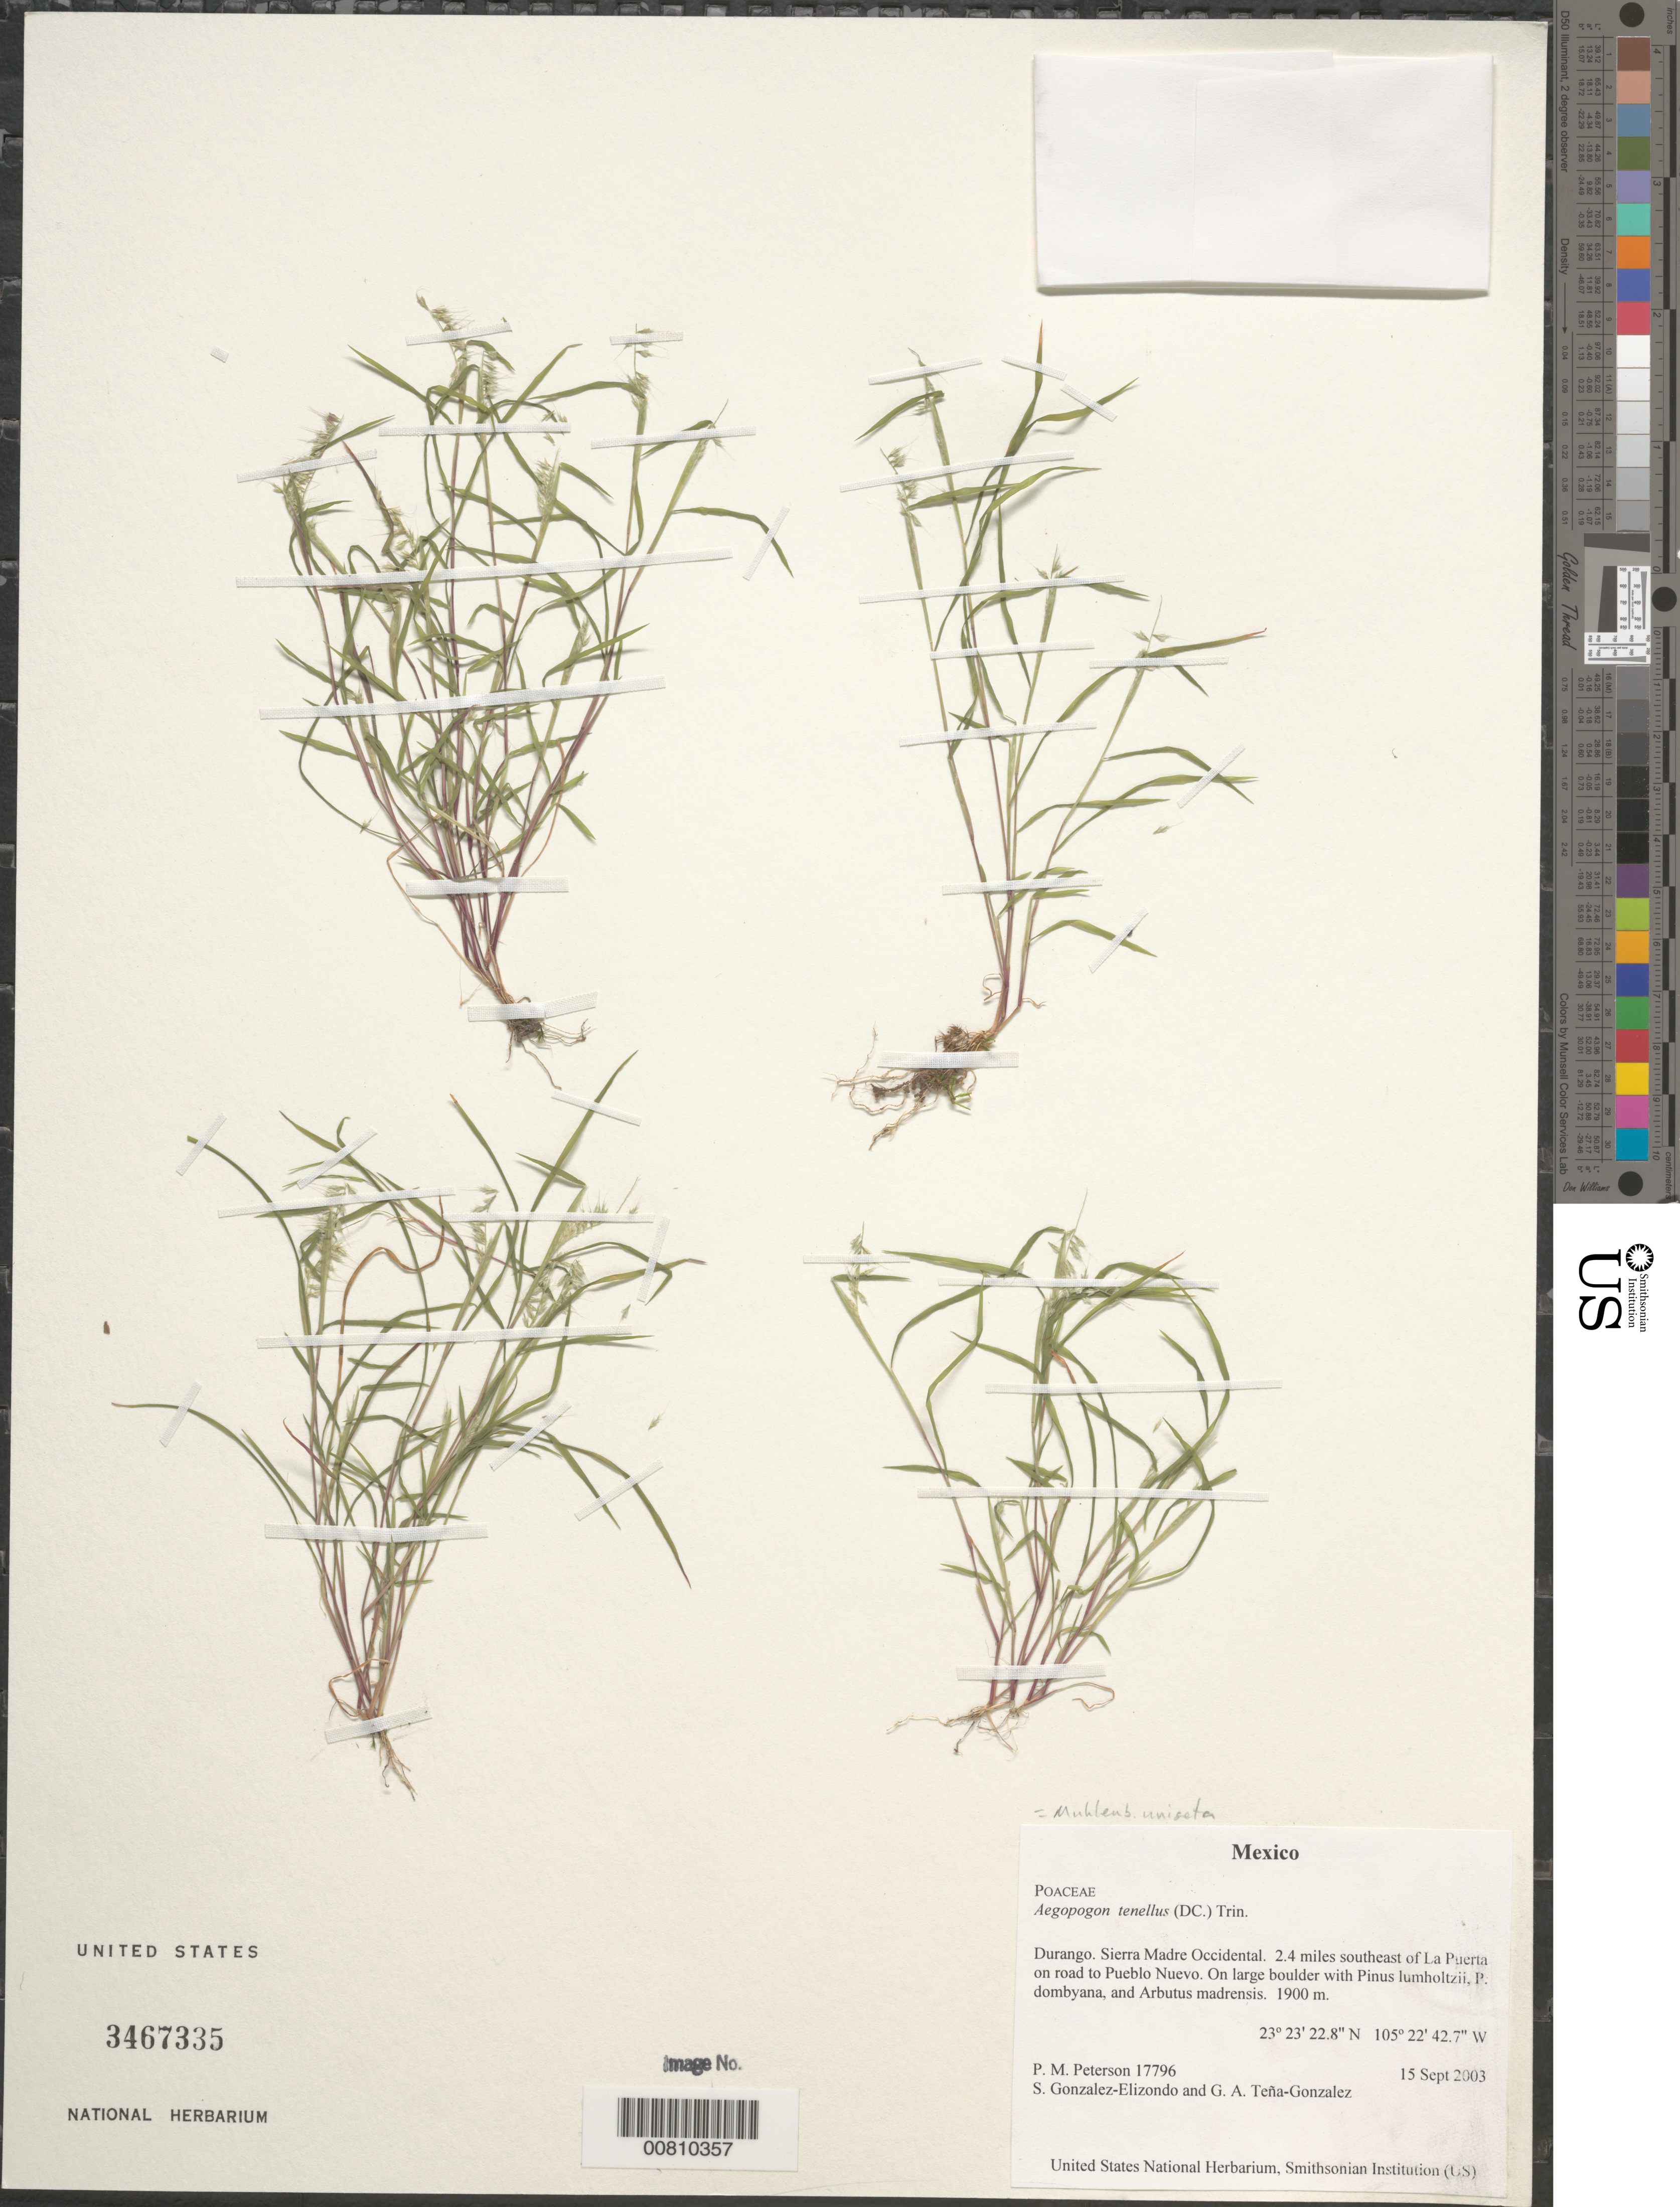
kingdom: Plantae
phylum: Tracheophyta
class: Liliopsida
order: Poales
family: Poaceae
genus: Aegopogon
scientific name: Aegopogon tenellus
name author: (DC.) Trin.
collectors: P. M. Peterson, M. S. González-Elizondo & G. Teña-Gonzalez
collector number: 17796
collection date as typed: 15 Sep 2003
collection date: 2003-09-15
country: Mexico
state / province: Durango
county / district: Sierra Madre Occidental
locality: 2.4 miles southeast of La Puerta on road to Pueblo Nuevo. On large boulder with Pinus lumholtzii, P. dombyana, and Arbutus madrensis.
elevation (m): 1900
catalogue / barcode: US 3467335